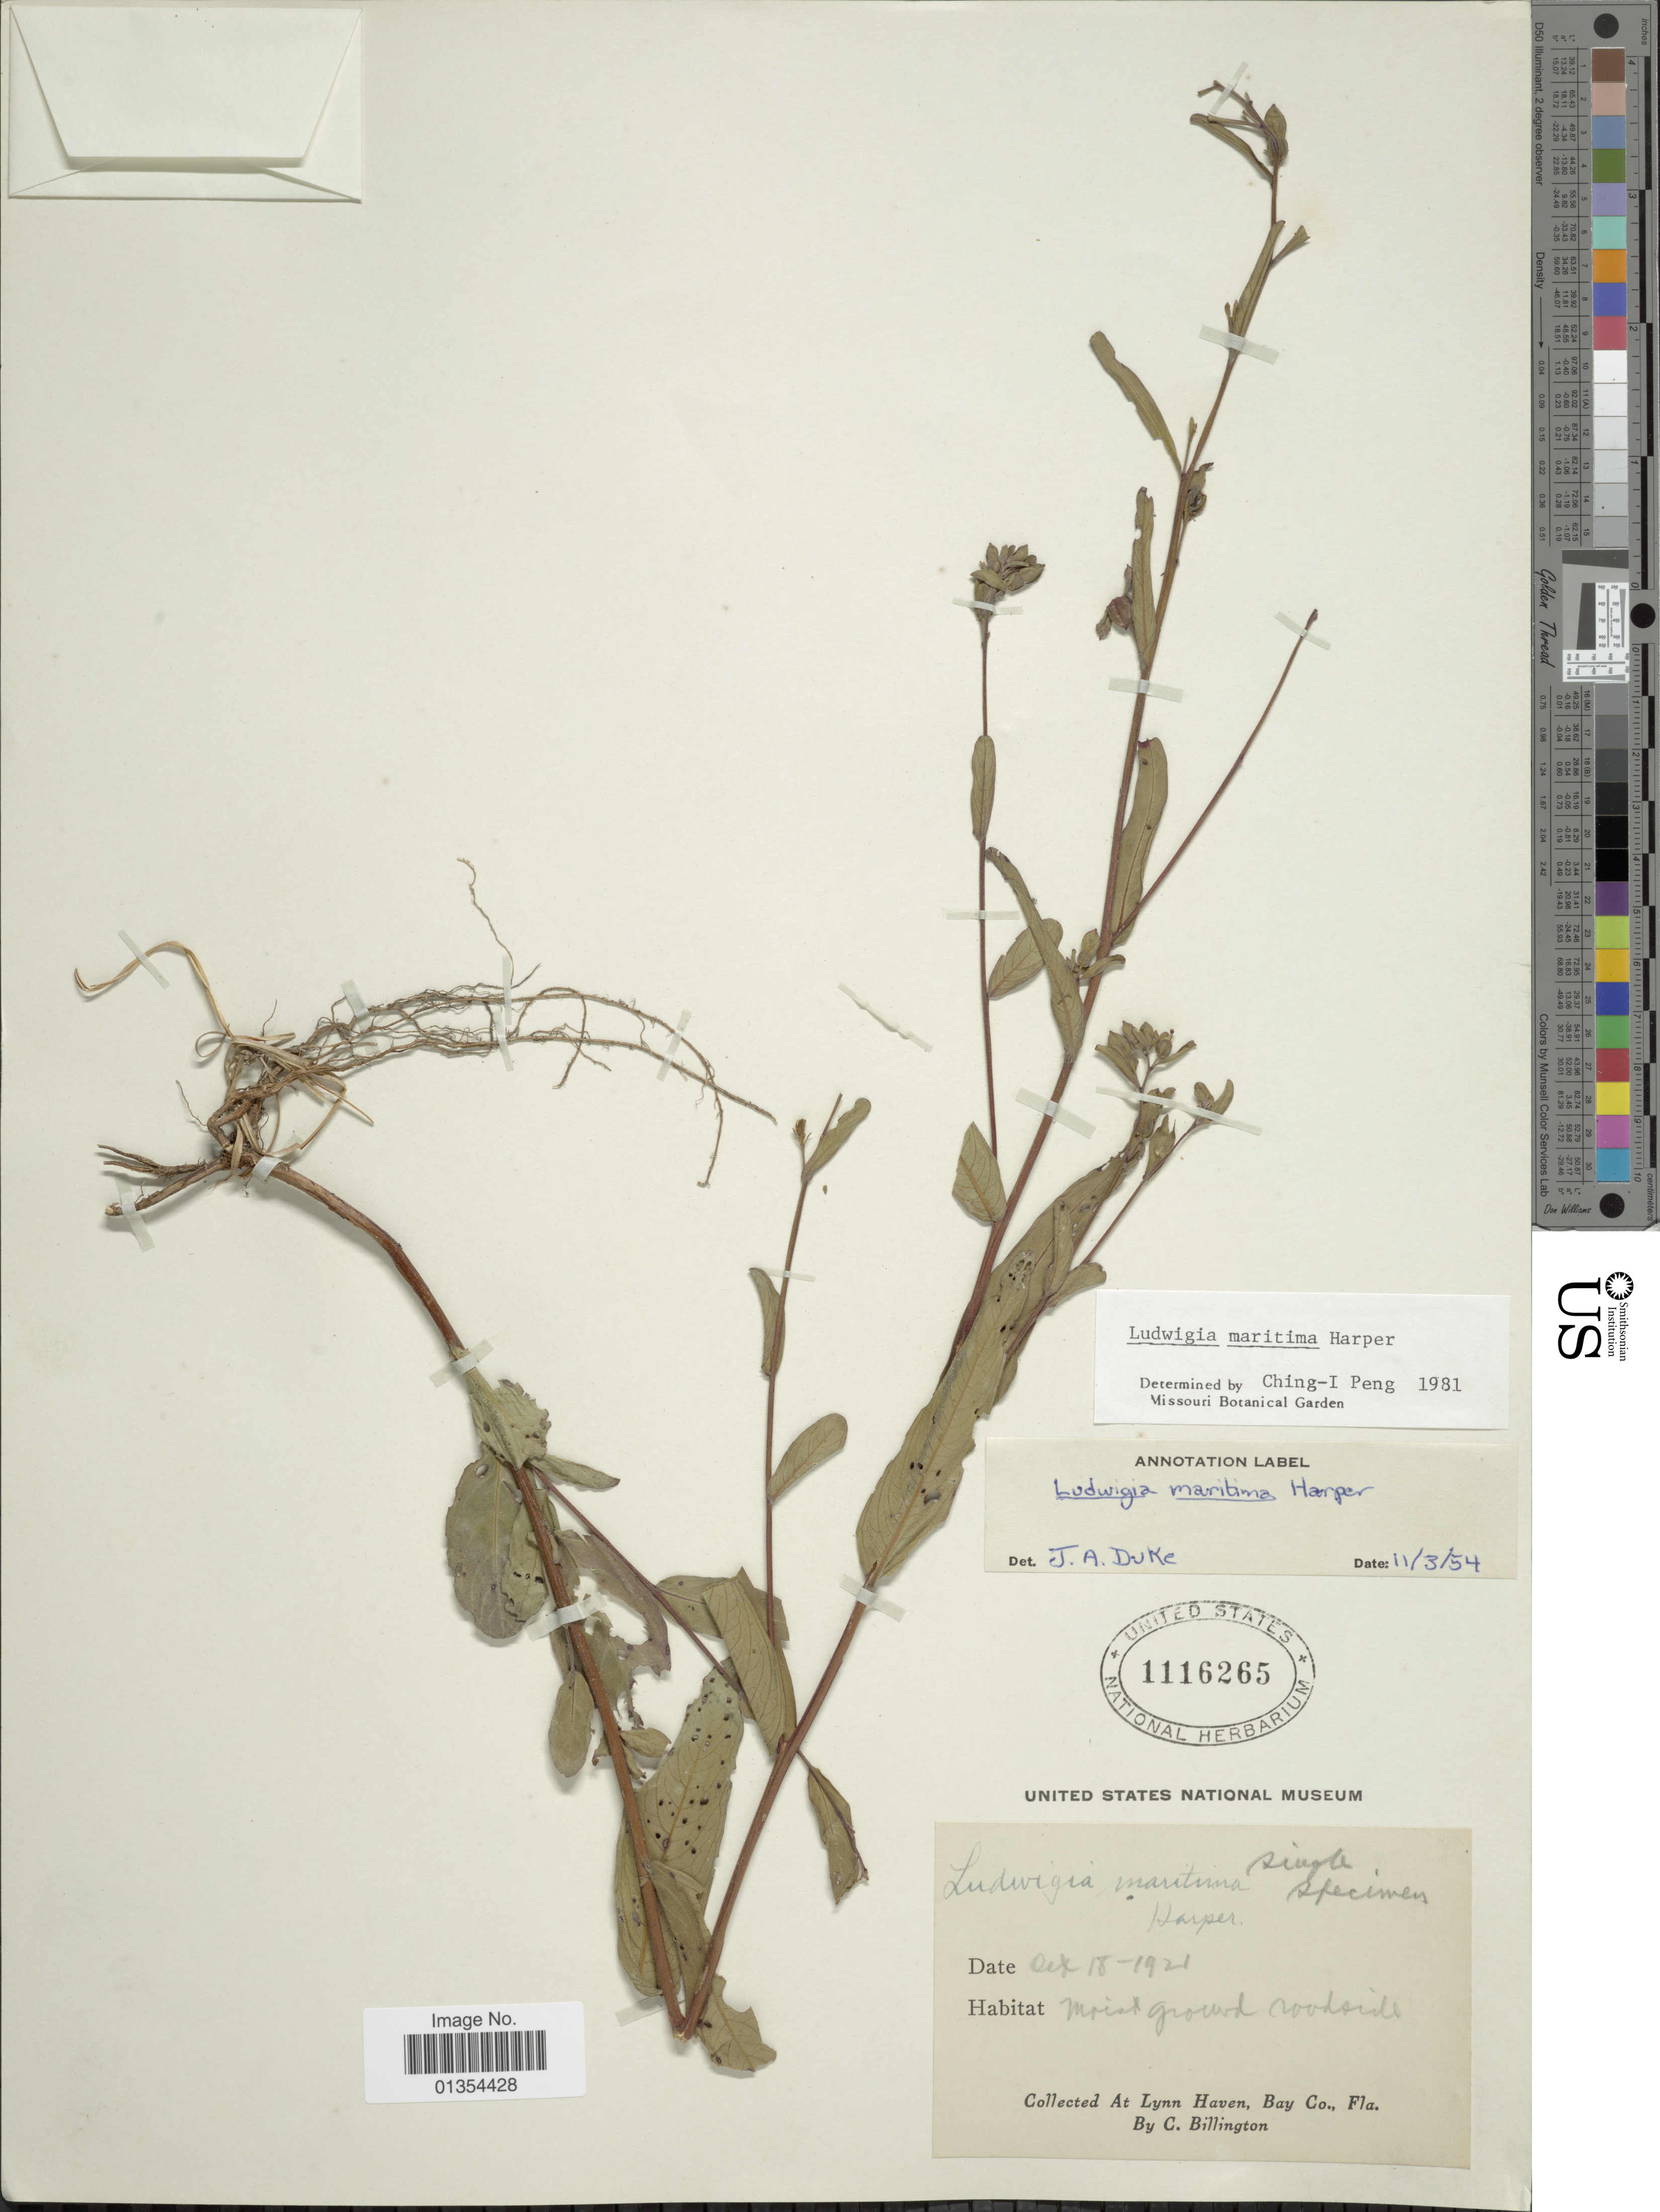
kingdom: Plantae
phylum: Tracheophyta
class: Magnoliopsida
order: Myrtales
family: Onagraceae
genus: Ludwigia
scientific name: Ludwigia maritima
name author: R.M. Harper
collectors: C. Billington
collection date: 1921-10-18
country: United States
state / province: Florida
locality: At Lynn Haven, Bay Co.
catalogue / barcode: US 1116265